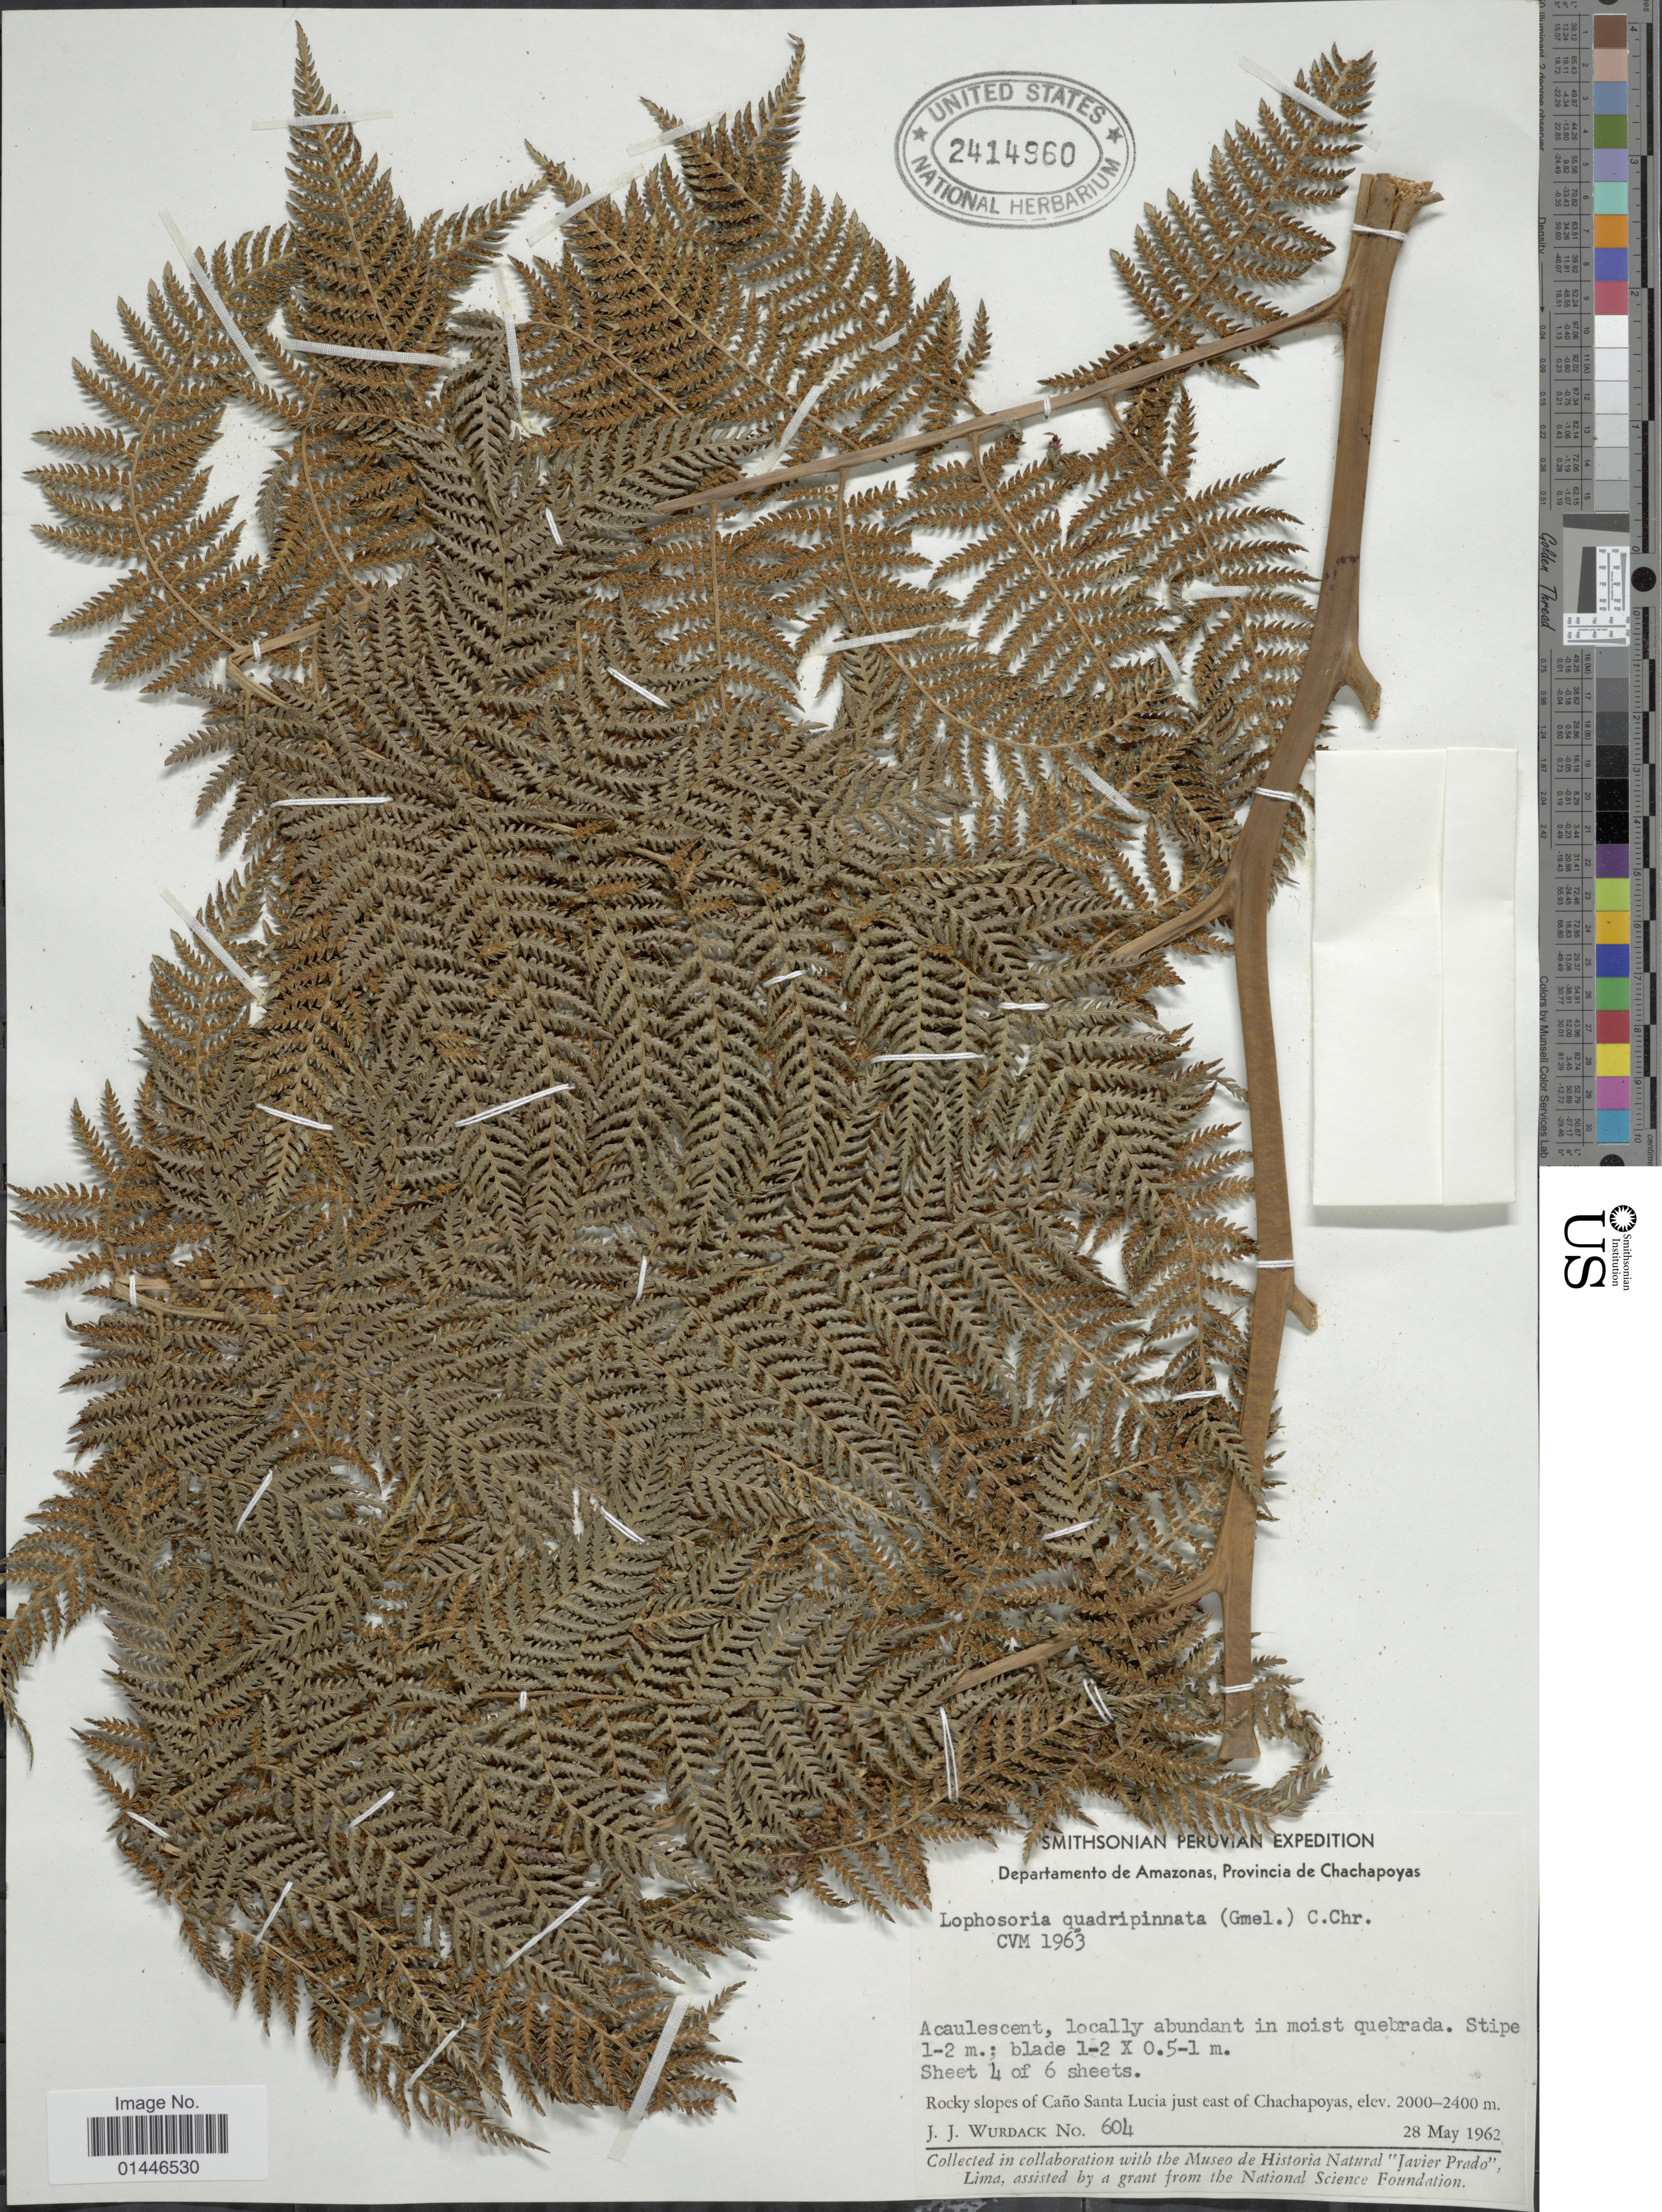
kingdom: Plantae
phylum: Tracheophyta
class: Polypodiopsida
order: Cyatheales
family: Dicksoniaceae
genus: Lophosoria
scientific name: Lophosoria quadripinnata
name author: (J.F. Gmel.) C. Chr.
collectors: J. J. Wurdack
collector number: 604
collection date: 1962-05-28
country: Peru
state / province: Amazonas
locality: Provincia de Chachapoyas. Rocky slopes of Caño Santa Lucia just east of Chachapoyas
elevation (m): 2000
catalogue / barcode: US 2414960